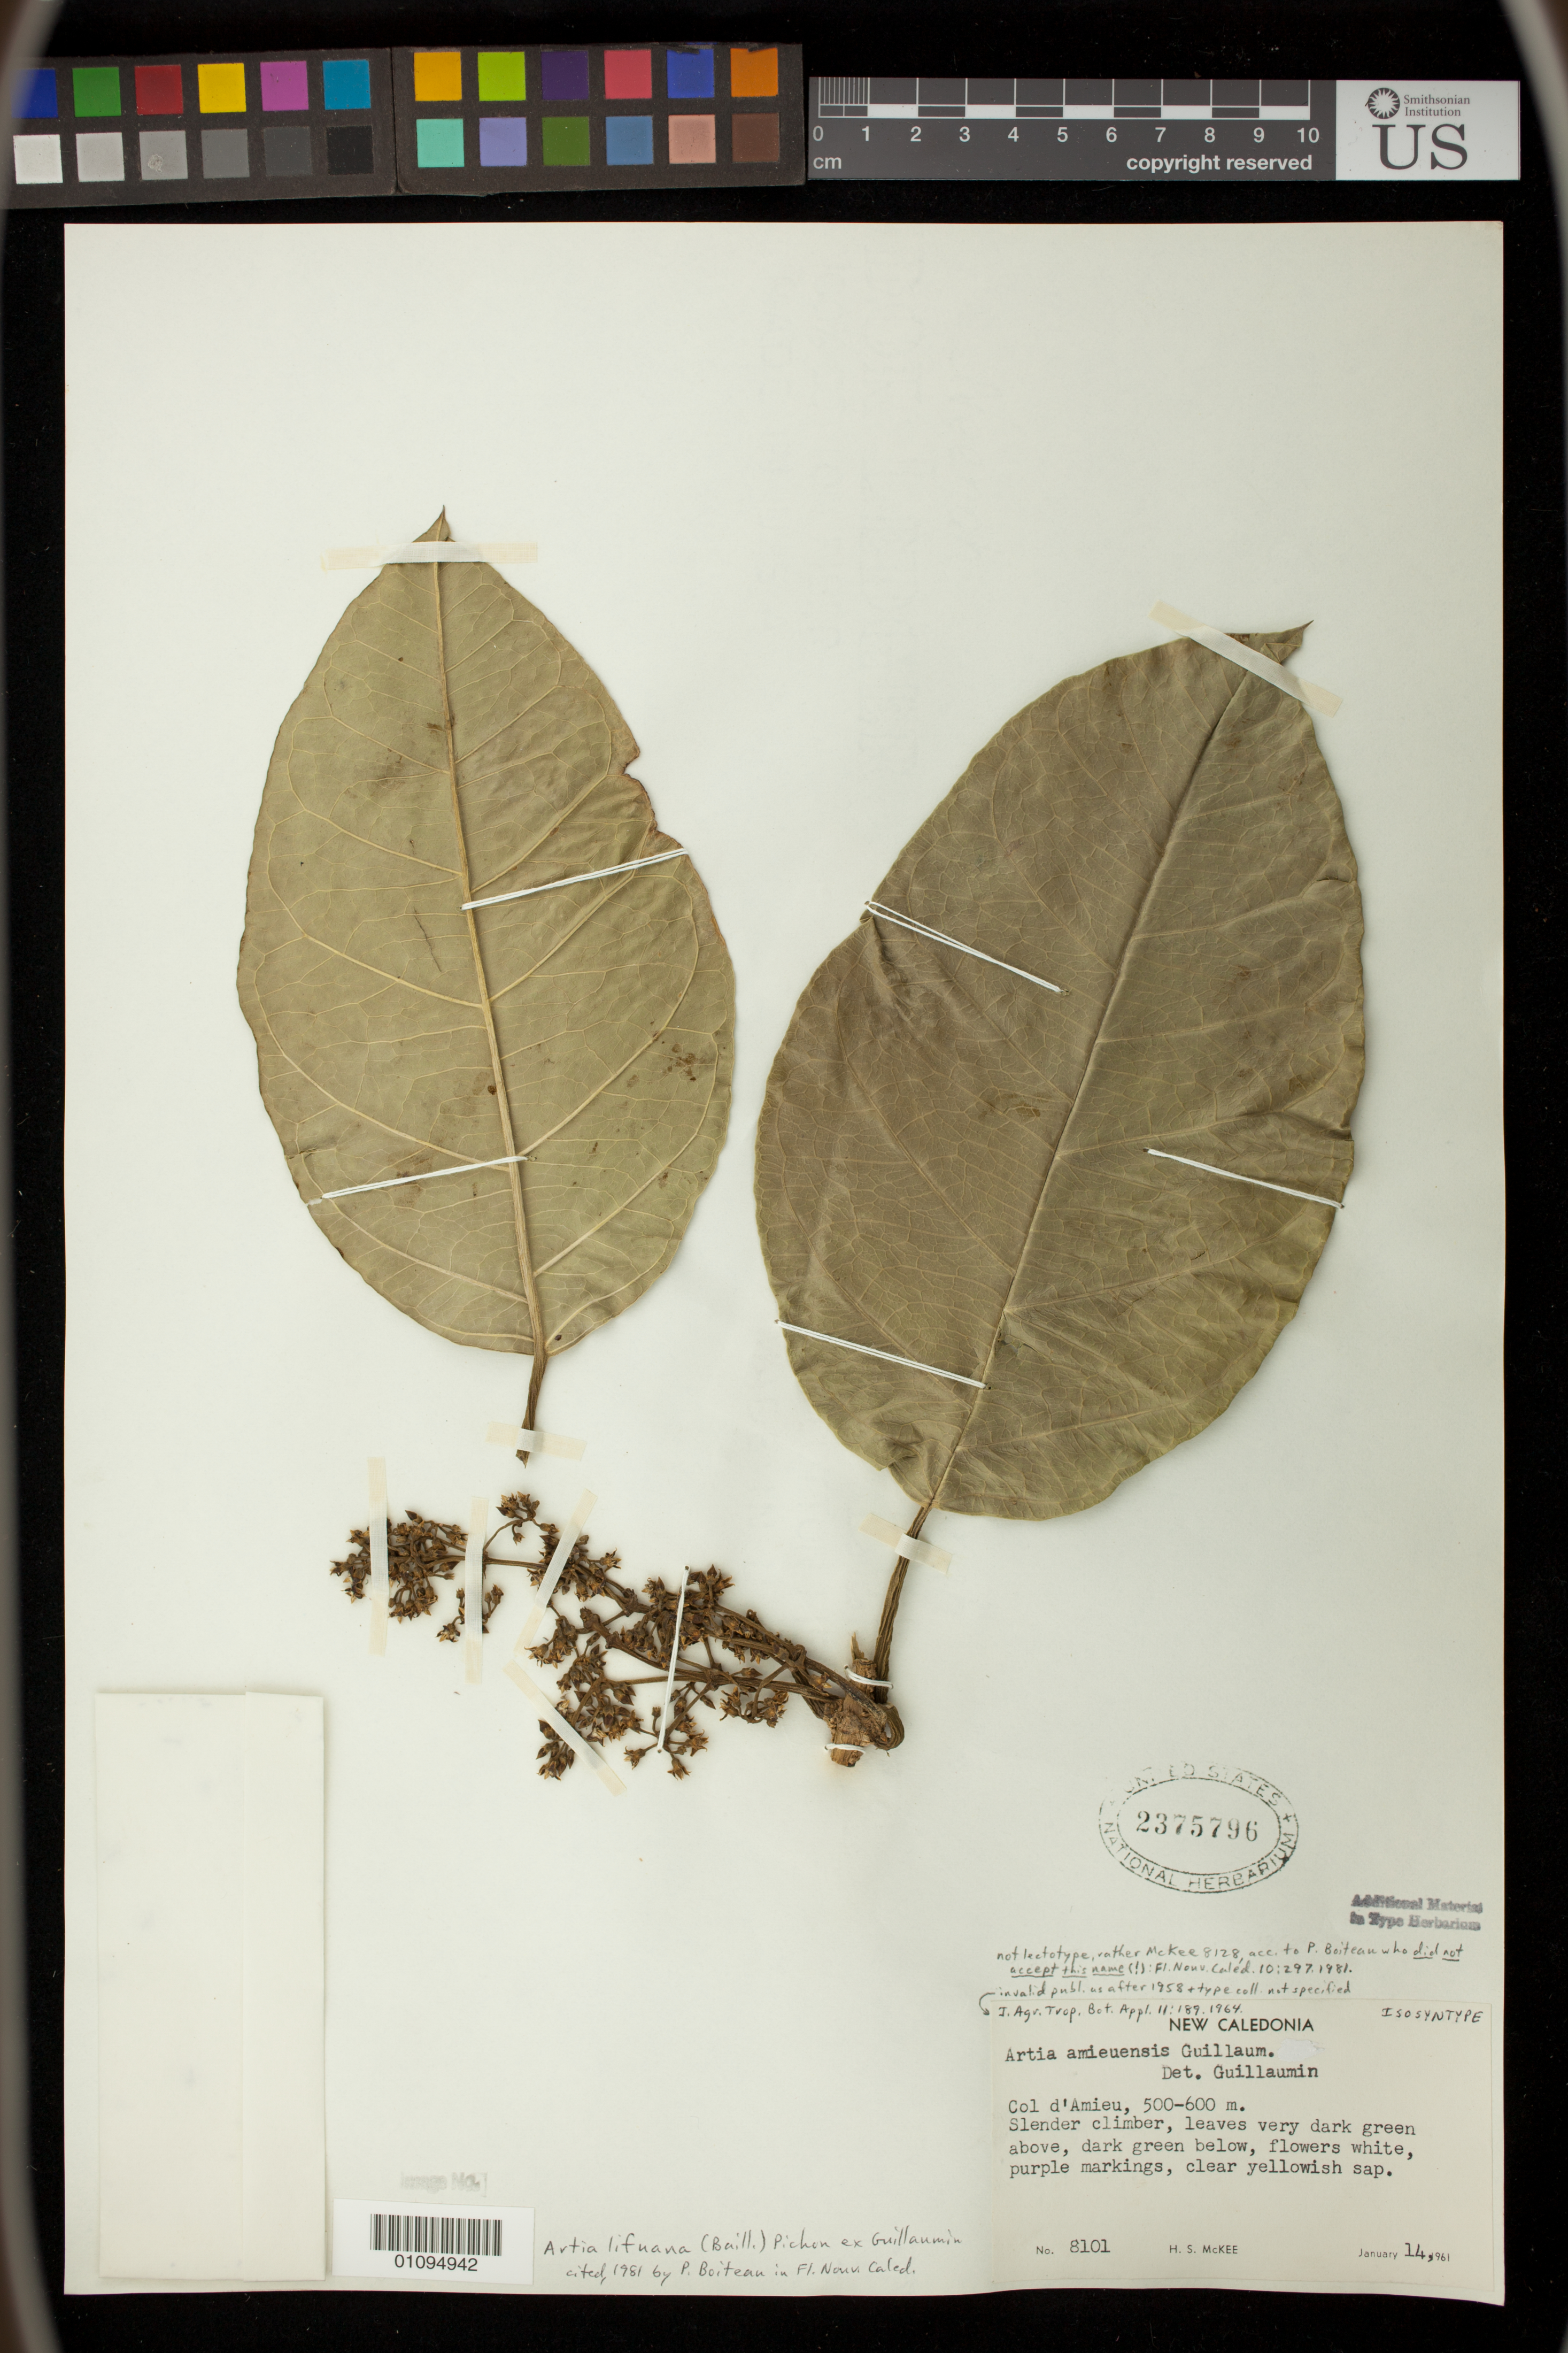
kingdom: Plantae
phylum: Tracheophyta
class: Magnoliopsida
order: Gentianales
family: Apocynaceae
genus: Artia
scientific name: Artia amieuensis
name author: Guillaumin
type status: Isosyntype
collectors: H. S. MacKee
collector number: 8101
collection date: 1961-01-14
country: New Caledonia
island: New Caledonia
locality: Col d'Amieu.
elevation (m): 500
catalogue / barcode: US 2375796